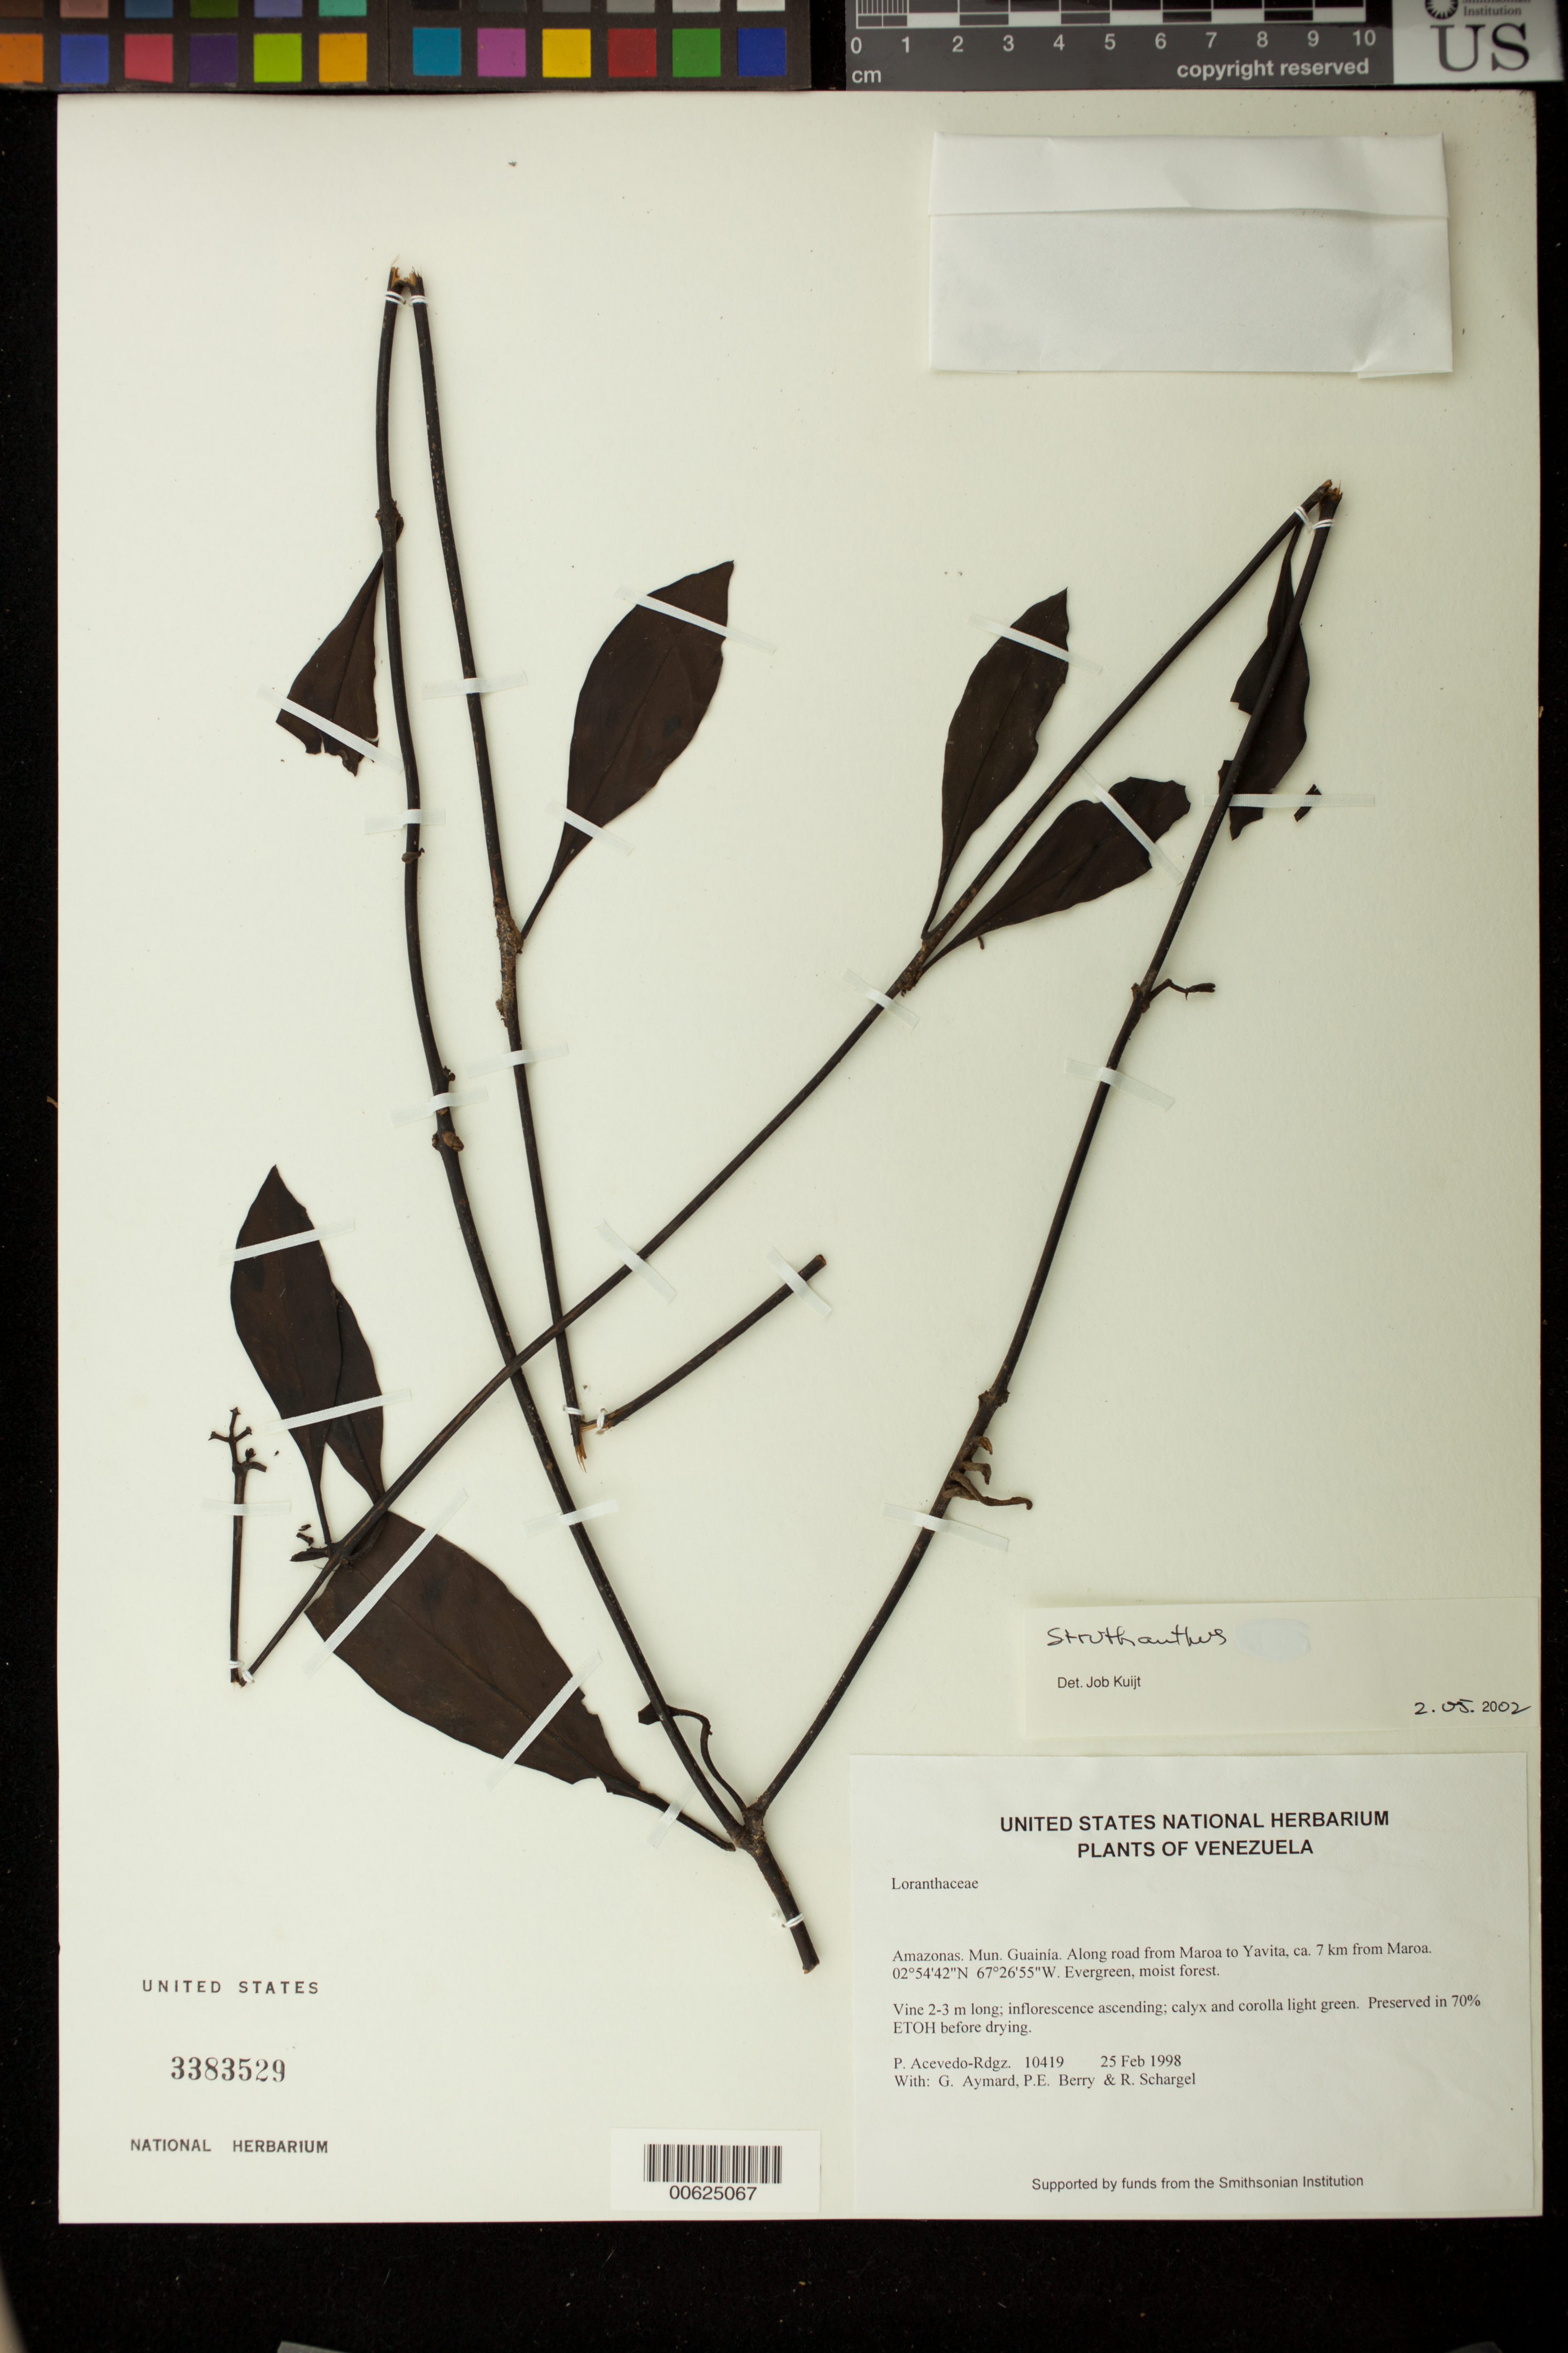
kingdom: Plantae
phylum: Tracheophyta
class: Magnoliopsida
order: Santalales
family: Loranthaceae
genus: Struthanthus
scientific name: Struthanthus sp.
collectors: P. Acevedo-Rodr., G. A. Aymard, P. E. Berry & R. Schargel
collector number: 10419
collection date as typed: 25 Feb 1998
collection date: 1998-02-25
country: Venezuela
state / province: Amazonas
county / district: Maroa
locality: Along road from Maroa to Yavita, ca. 7 km from Maroa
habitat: Evergreen, moist forest.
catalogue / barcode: US 3383529